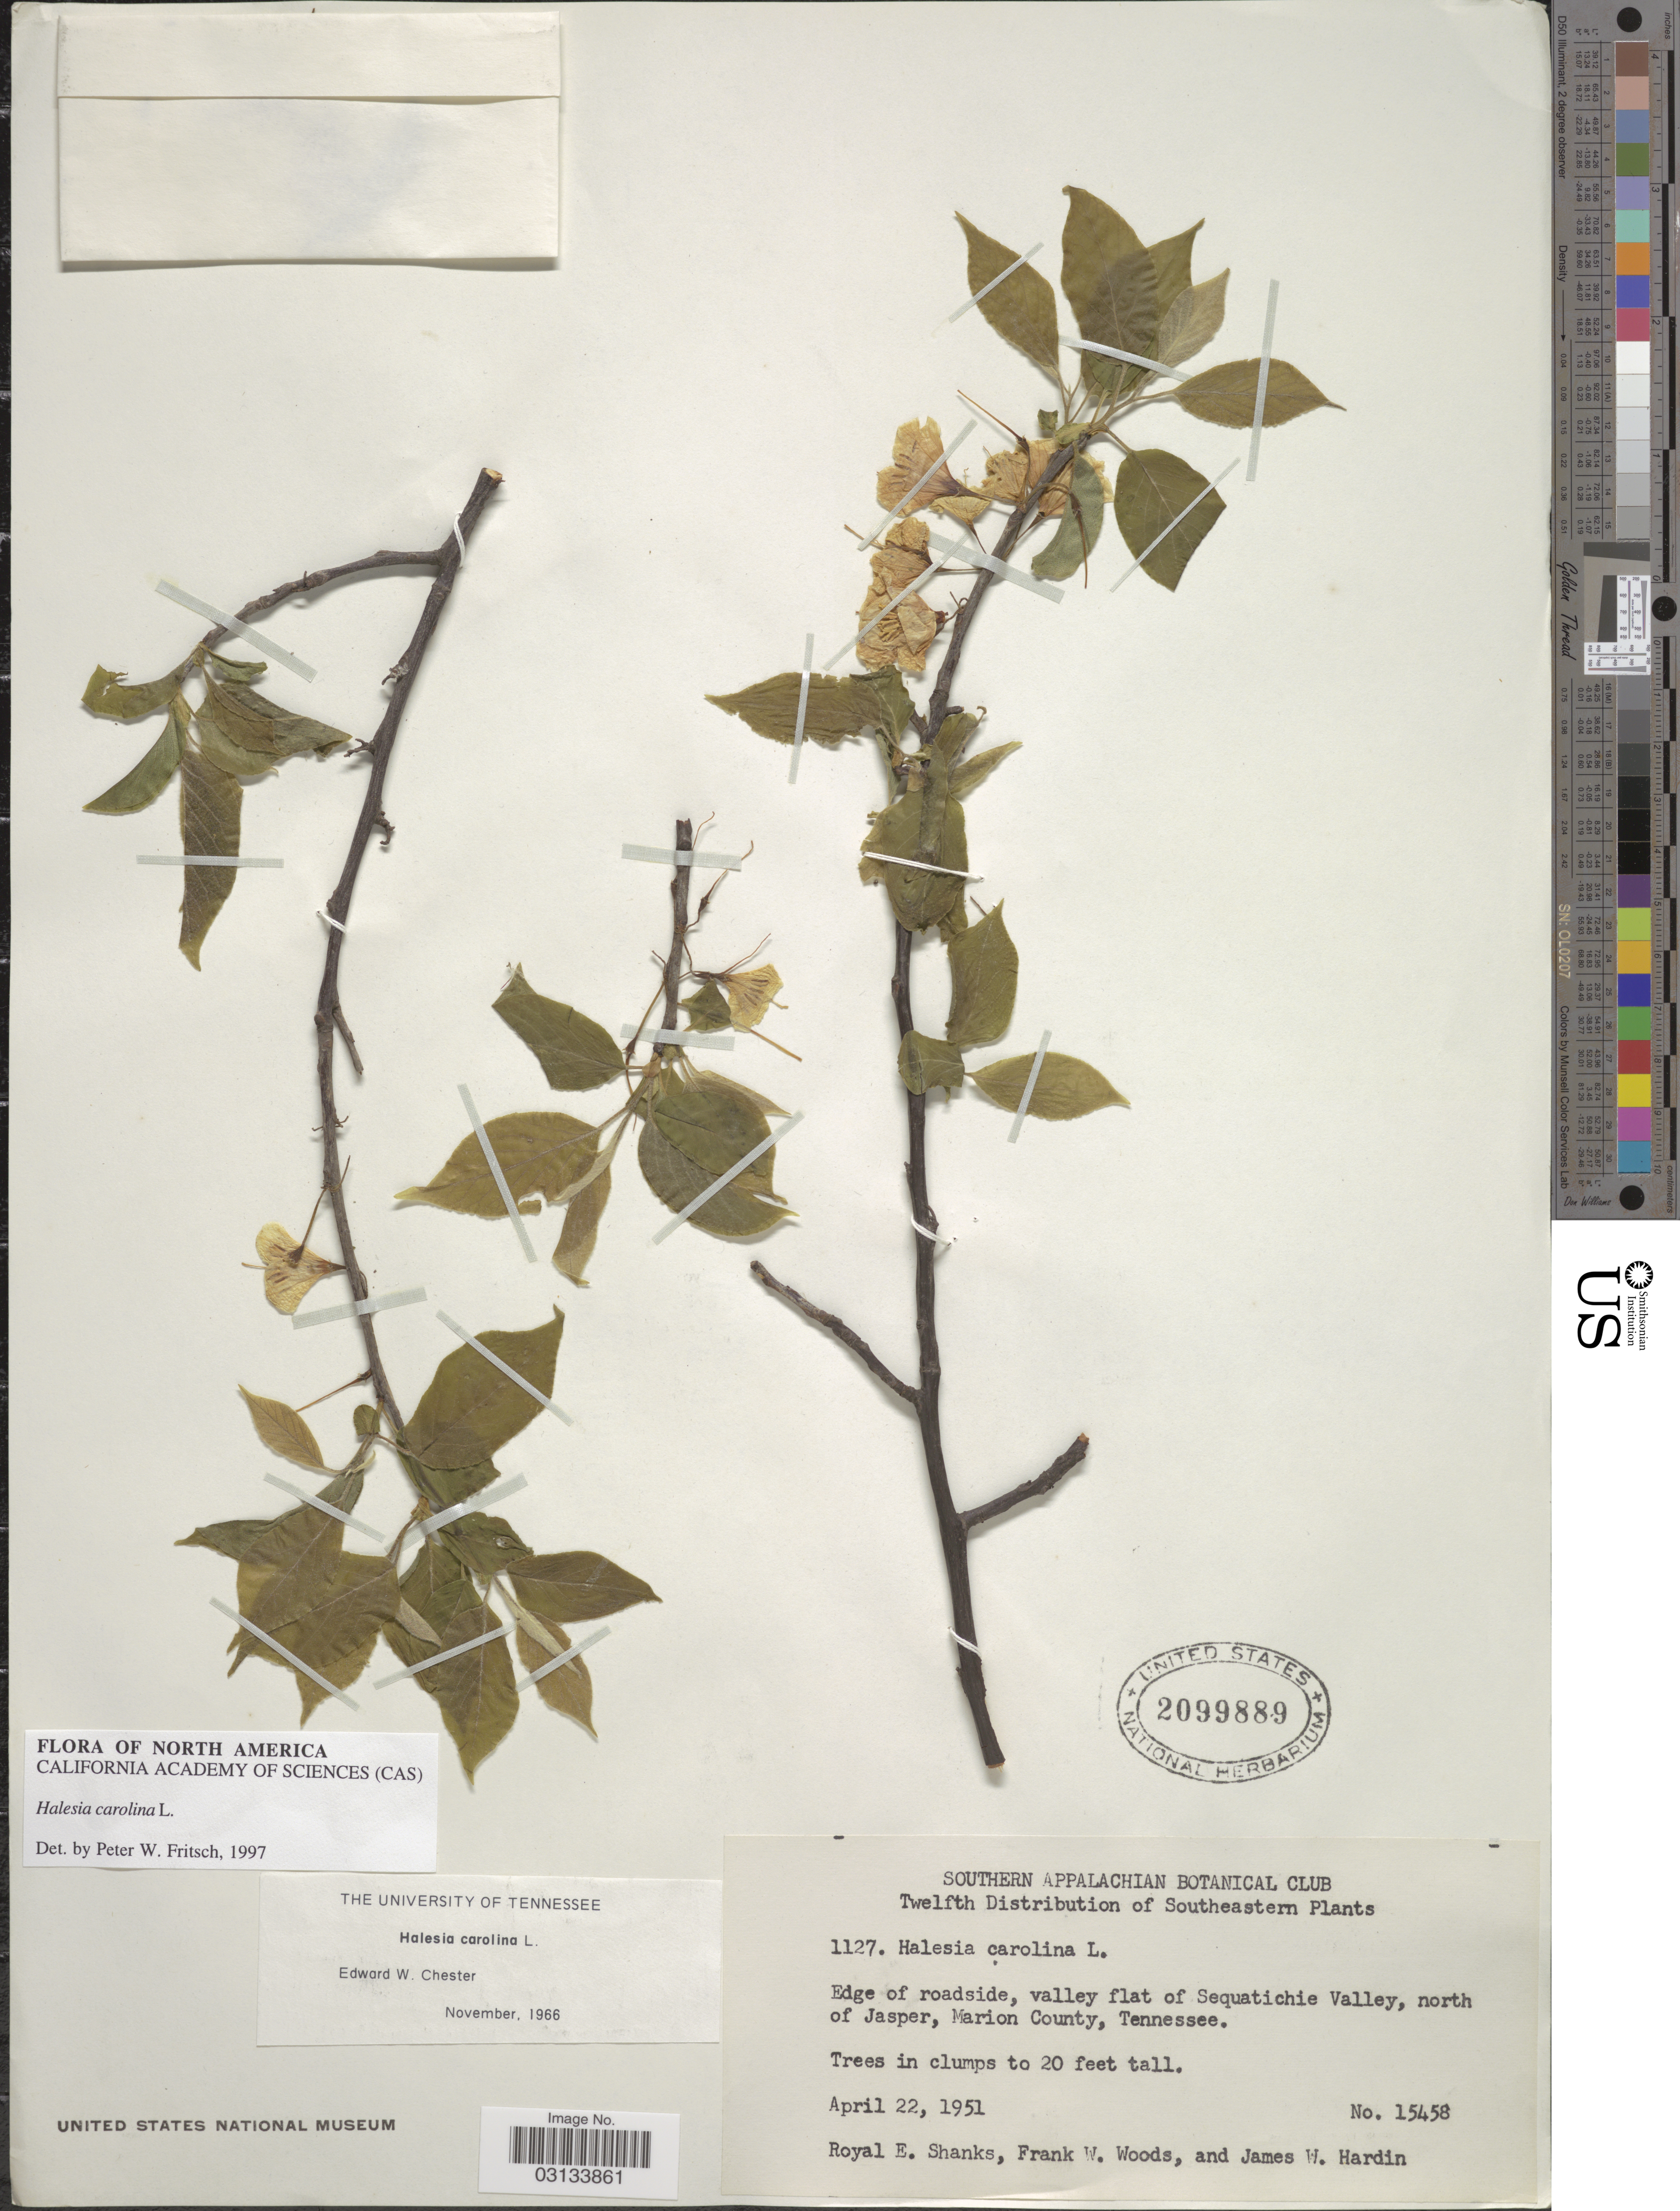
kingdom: Plantae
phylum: Tracheophyta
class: Magnoliopsida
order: Ericales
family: Styracaceae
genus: Halesia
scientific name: Halesia carolina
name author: L.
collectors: R. Shanks, F. W. Woods & J. Hardin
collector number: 15458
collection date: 1951-04-22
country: United States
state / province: Tennessee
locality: Southeastern. Edge of roadside, valley flat of Sequatichie Valley, north of Jasper, Marion County.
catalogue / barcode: US 2099889